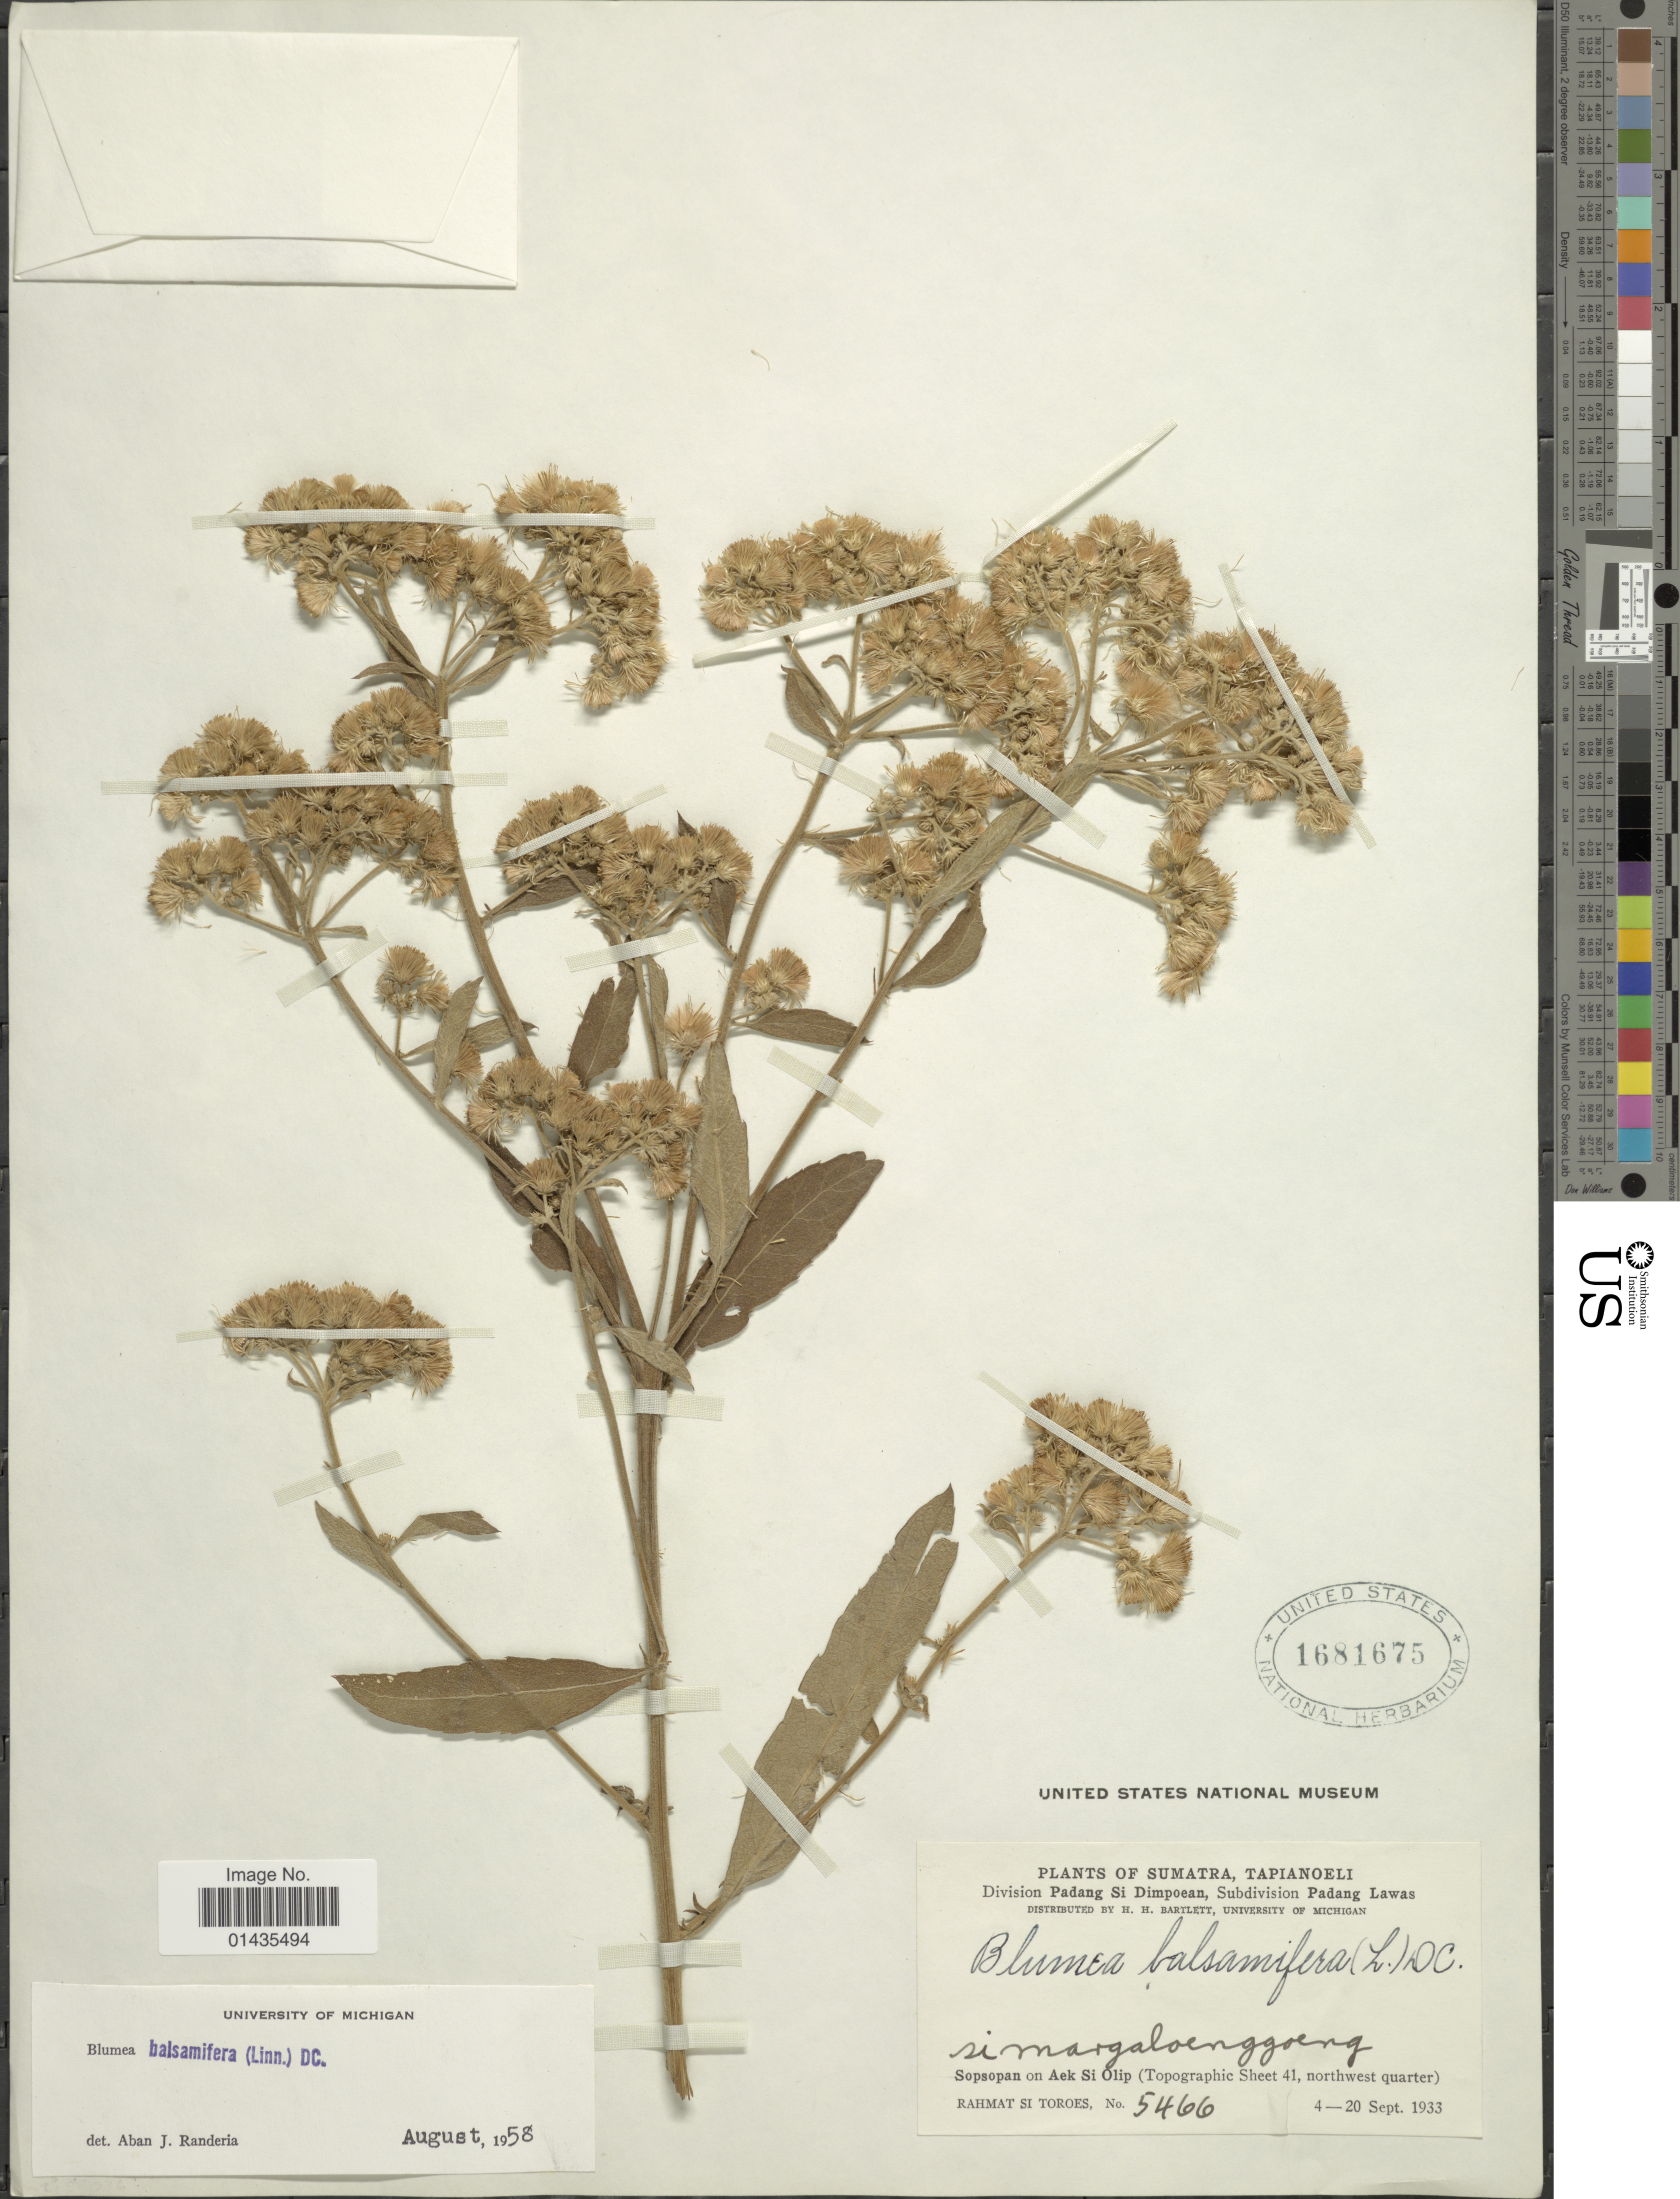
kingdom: Plantae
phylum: Tracheophyta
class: Magnoliopsida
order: Asterales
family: Asteraceae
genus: Blumea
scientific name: Blumea balsamifera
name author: (L.) DC.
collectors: Rahmat Si Boeea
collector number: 5466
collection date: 1933-09-04/1933-09-20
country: Indonesia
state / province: Sumatra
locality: Tapianoeli, Division Padang Si Simpoean, Subdivision Padang Lawas, Sopsopan on Aek Si Olip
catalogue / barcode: US 1681675